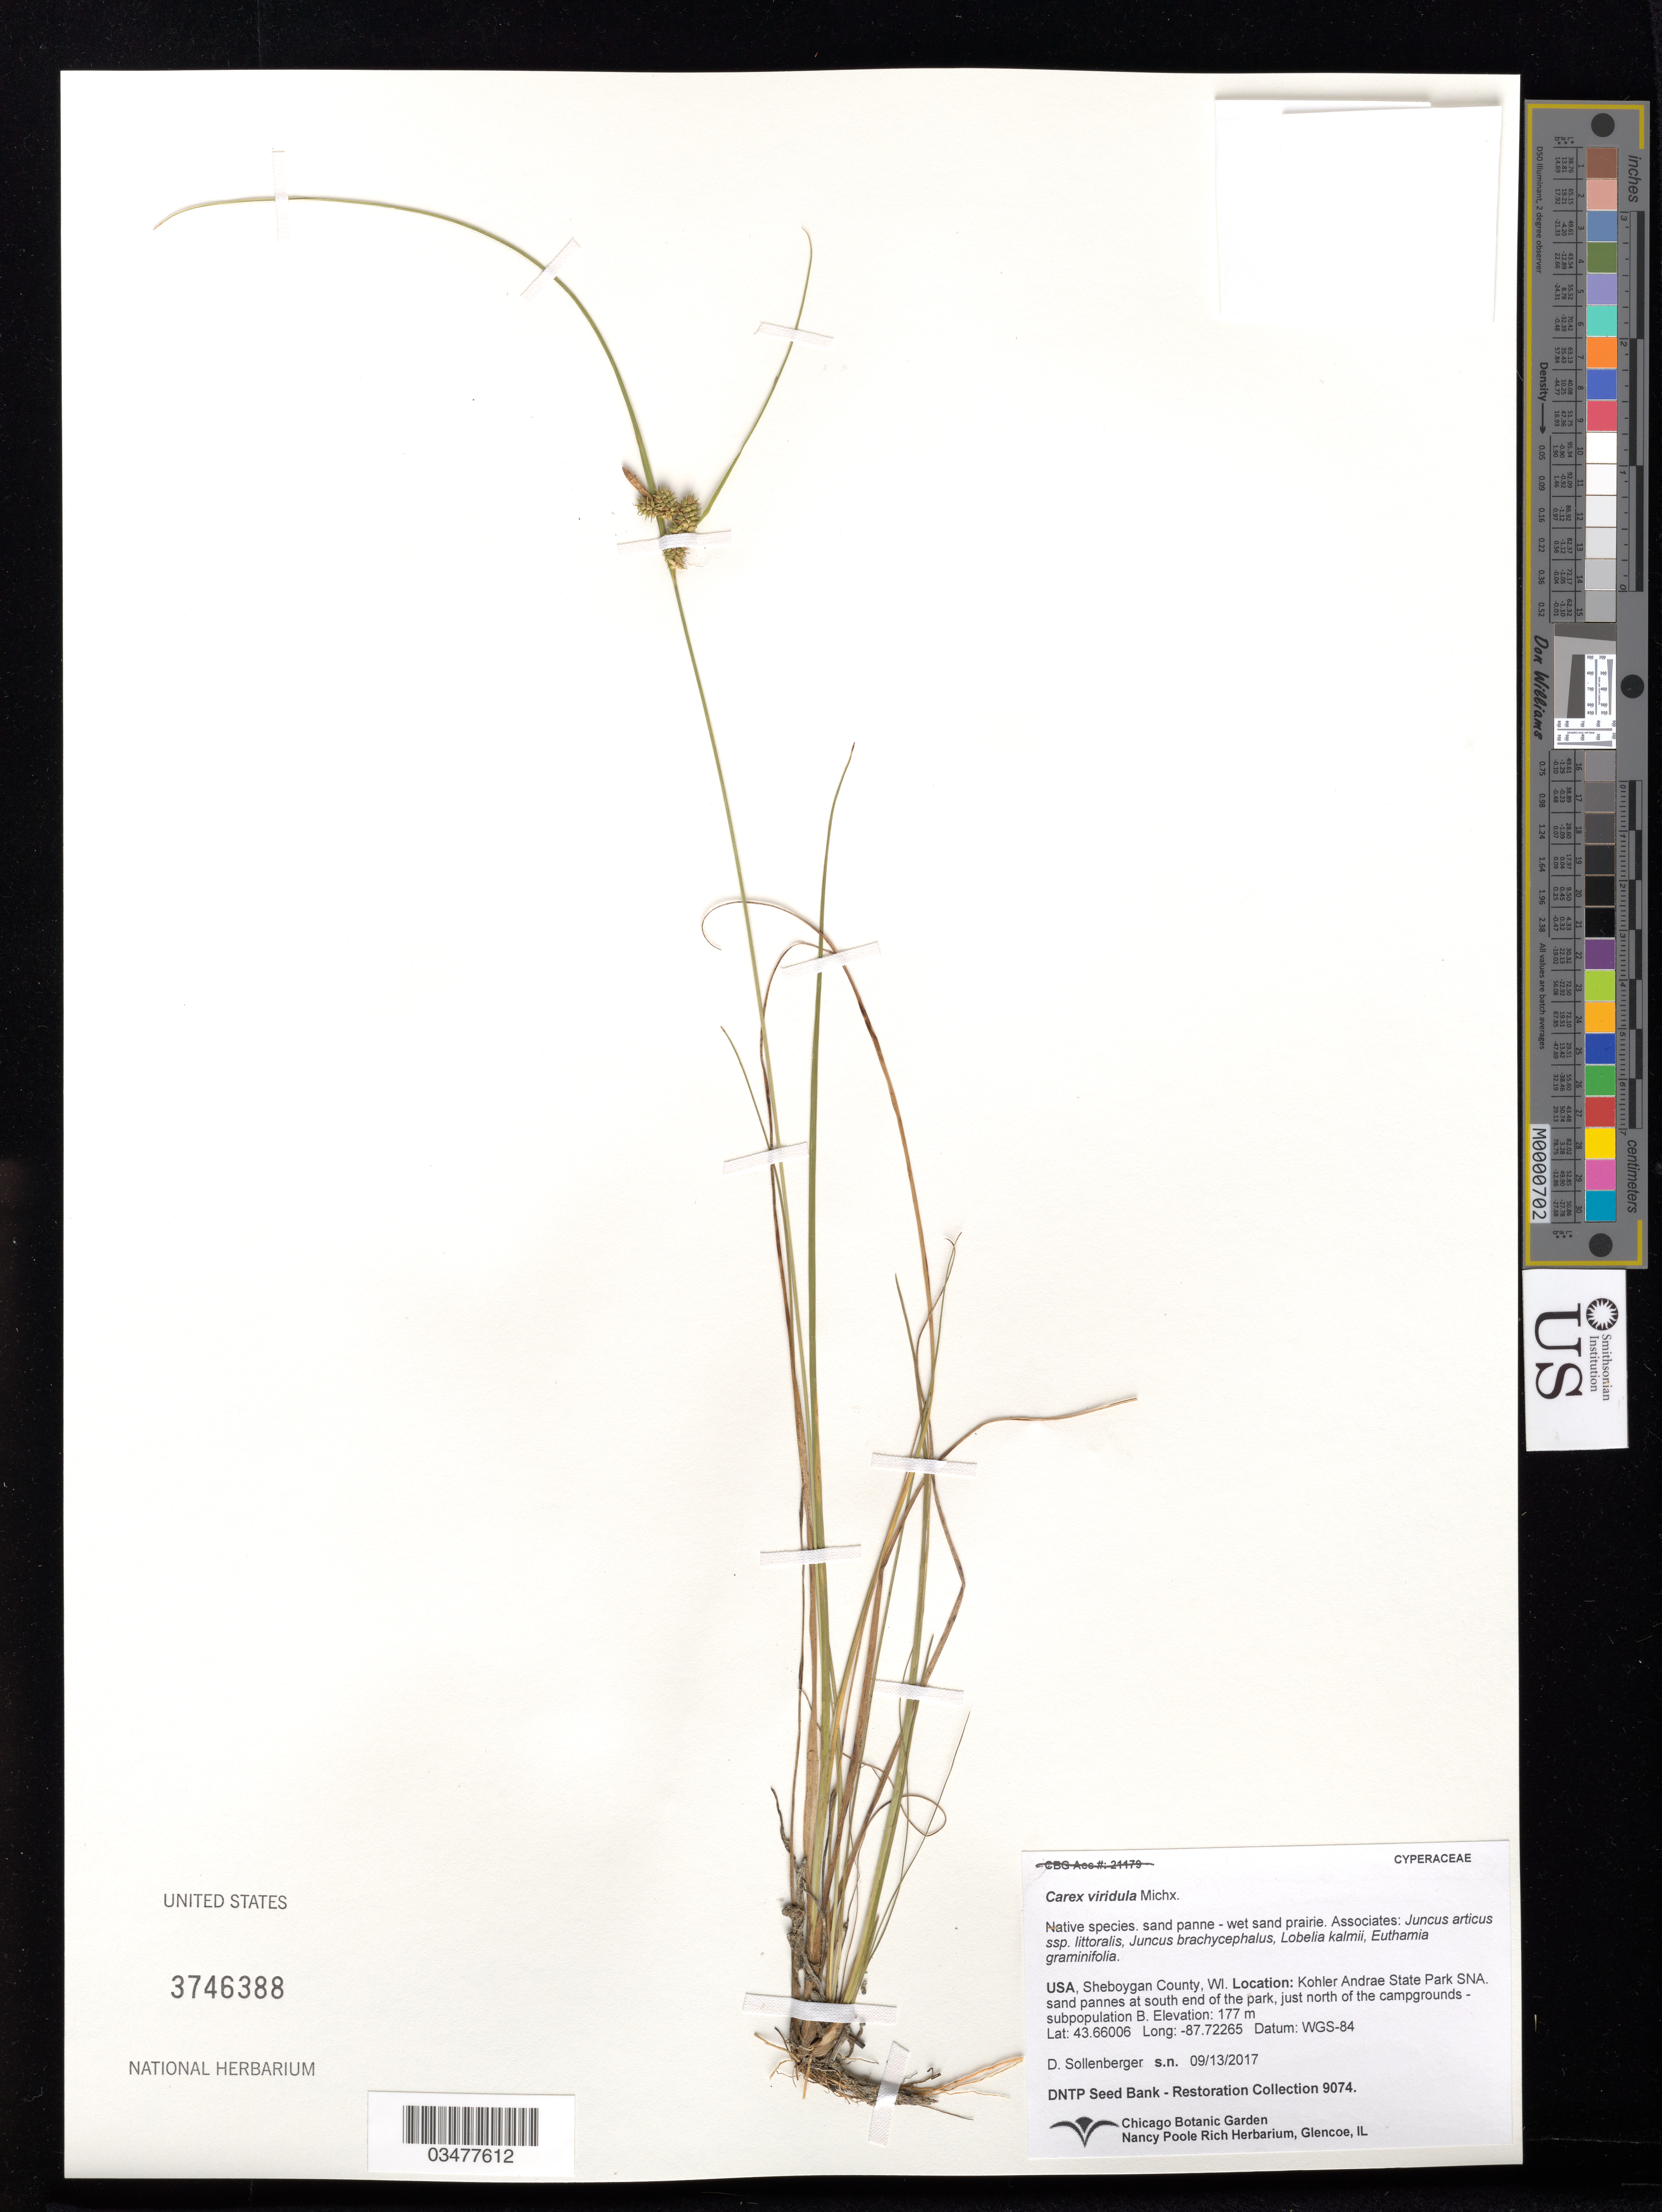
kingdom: Plantae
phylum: Tracheophyta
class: Liliopsida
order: Poales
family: Cyperaceae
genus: Carex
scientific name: Carex viridula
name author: Michx.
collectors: D. Sollenberger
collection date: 2017-09-13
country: United States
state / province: Wisconsin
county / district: Sheboygan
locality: Kohler Andrae State Park SNA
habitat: Sand panne-wet sand prairie. With Lobelia kalmii, Euthamia graminifolia, ect.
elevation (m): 54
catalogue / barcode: US 3746388